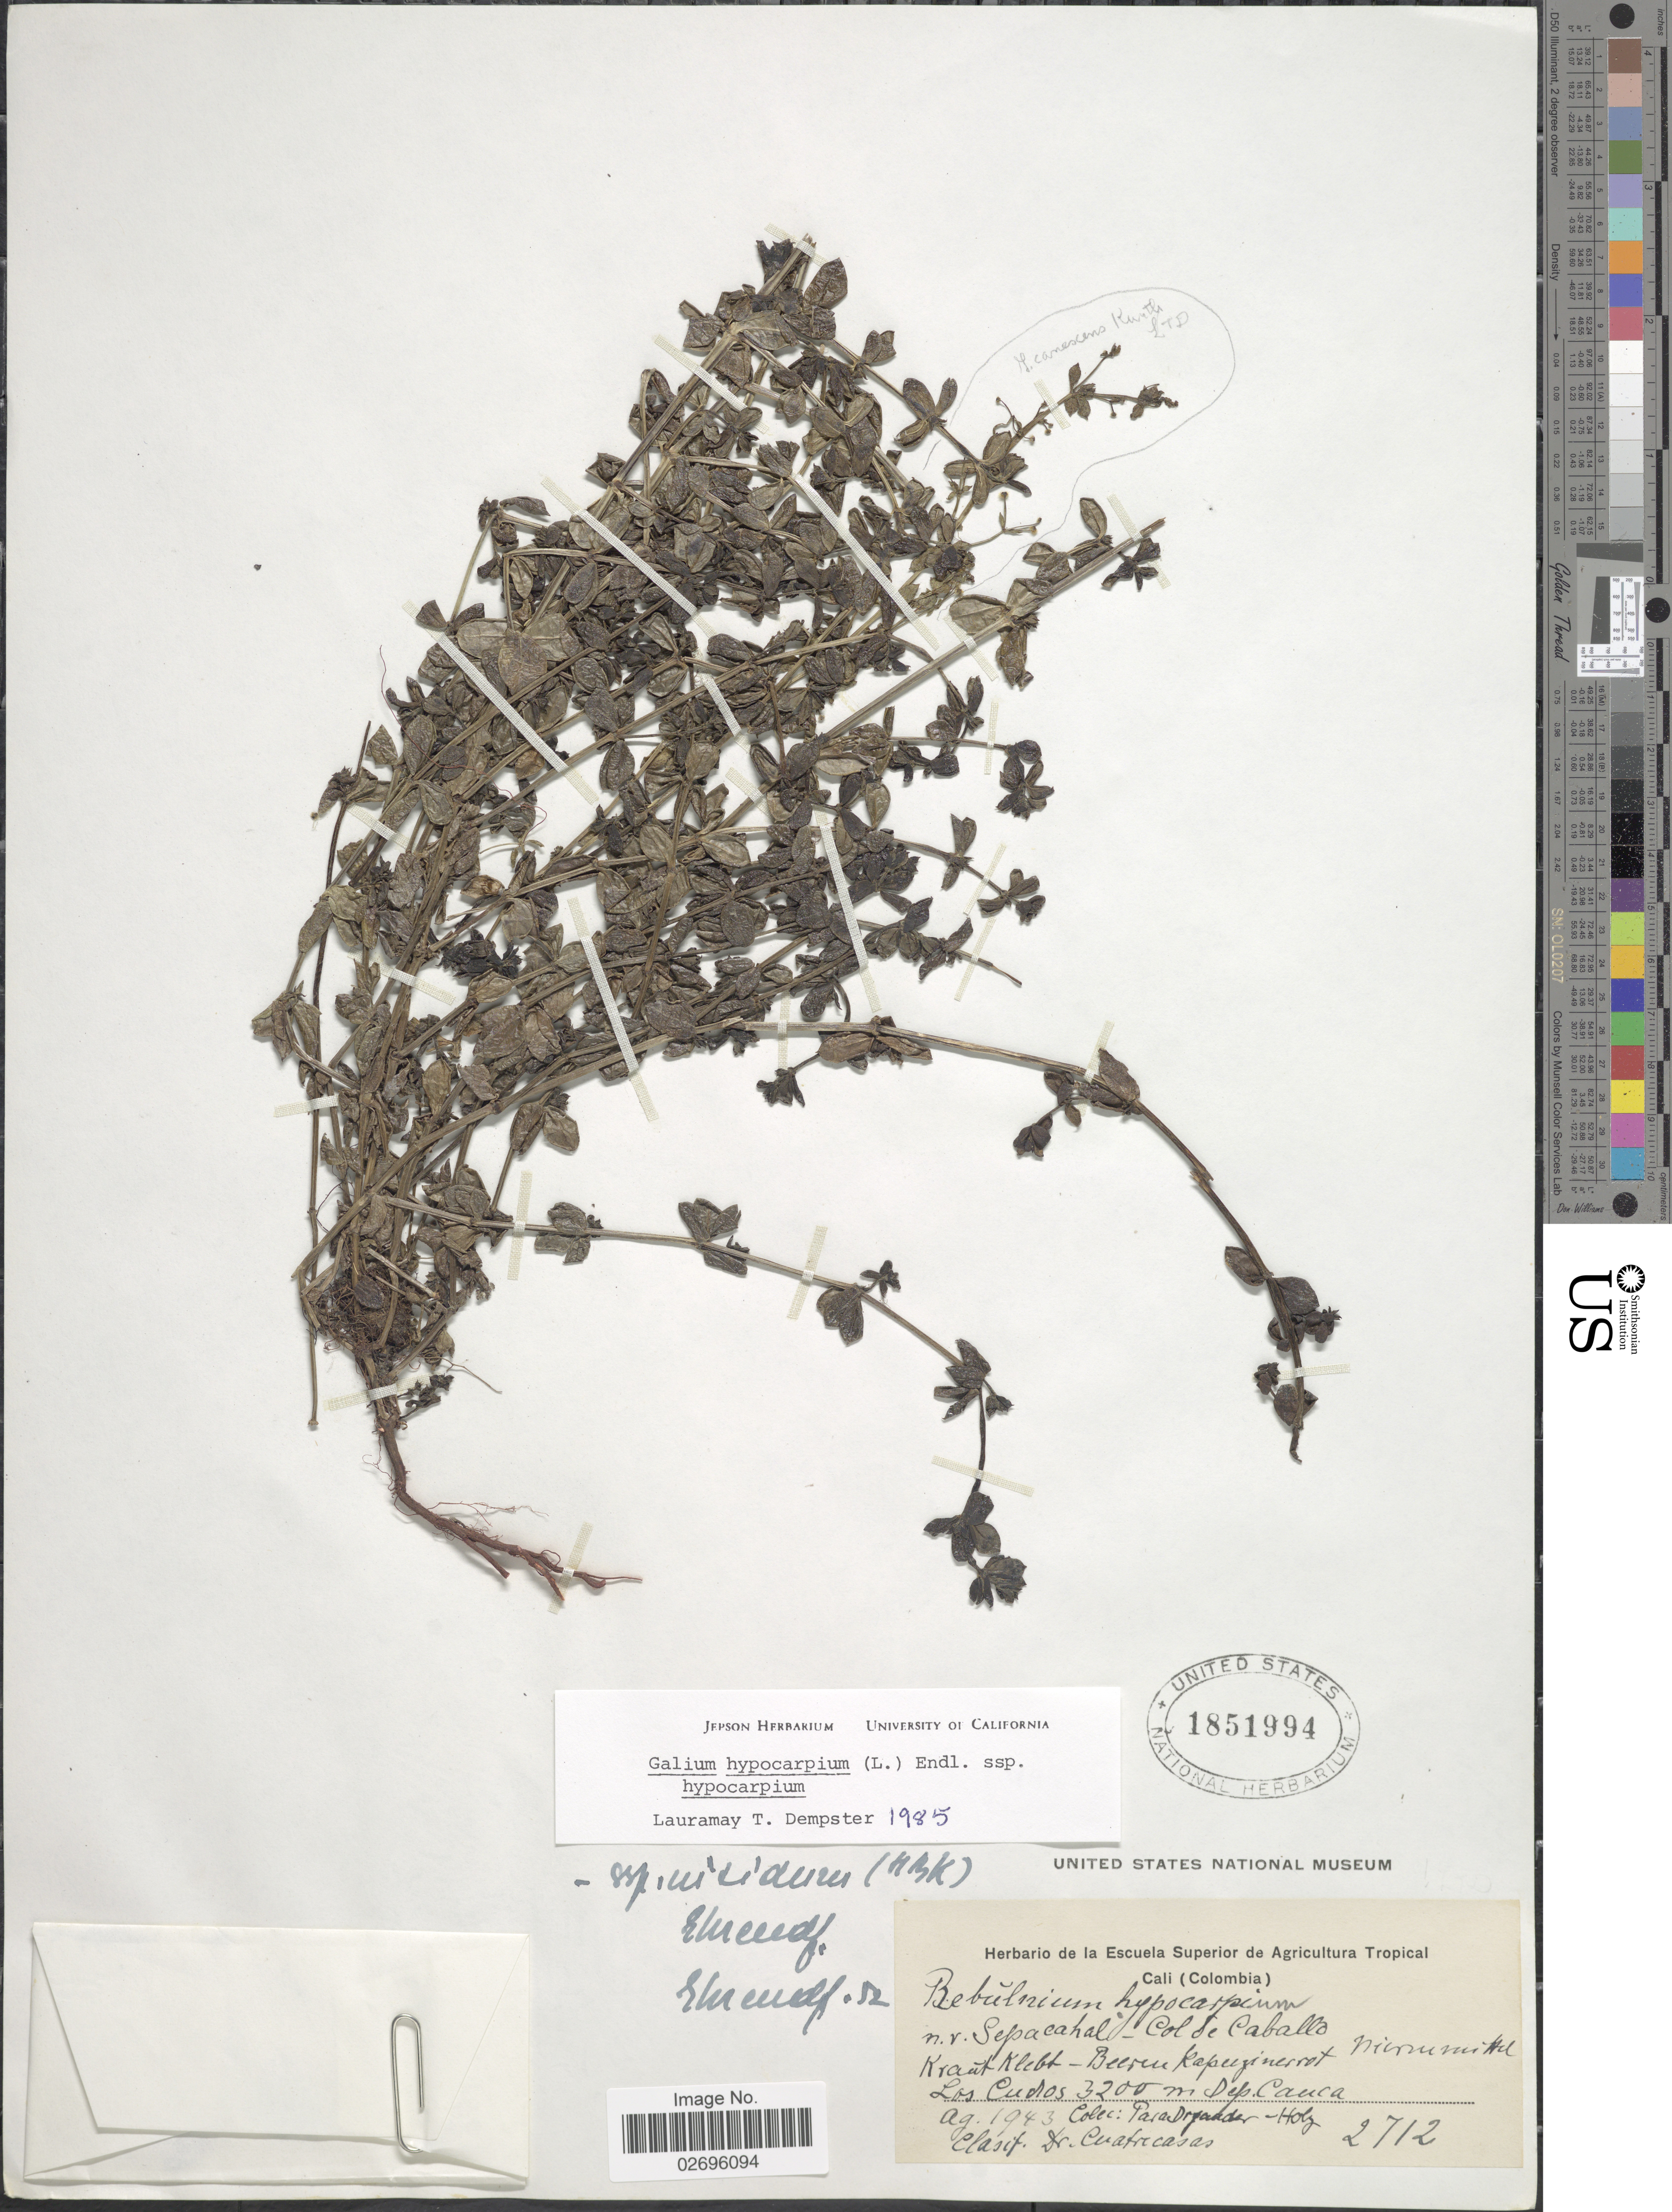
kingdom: Plantae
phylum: Tracheophyta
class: Magnoliopsida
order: Gentianales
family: Rubiaceae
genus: Galium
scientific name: Galium hypocarpium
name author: (L.) Endl. ex Griseb.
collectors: -. Dryander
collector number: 2712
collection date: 1943-08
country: Colombia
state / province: Cauca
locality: Kraut Klebt - Beeren Kapuzinerrot Niermmittel Los Cudos. Dep. Cauca. [interpreted]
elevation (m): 3200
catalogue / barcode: US 1851994